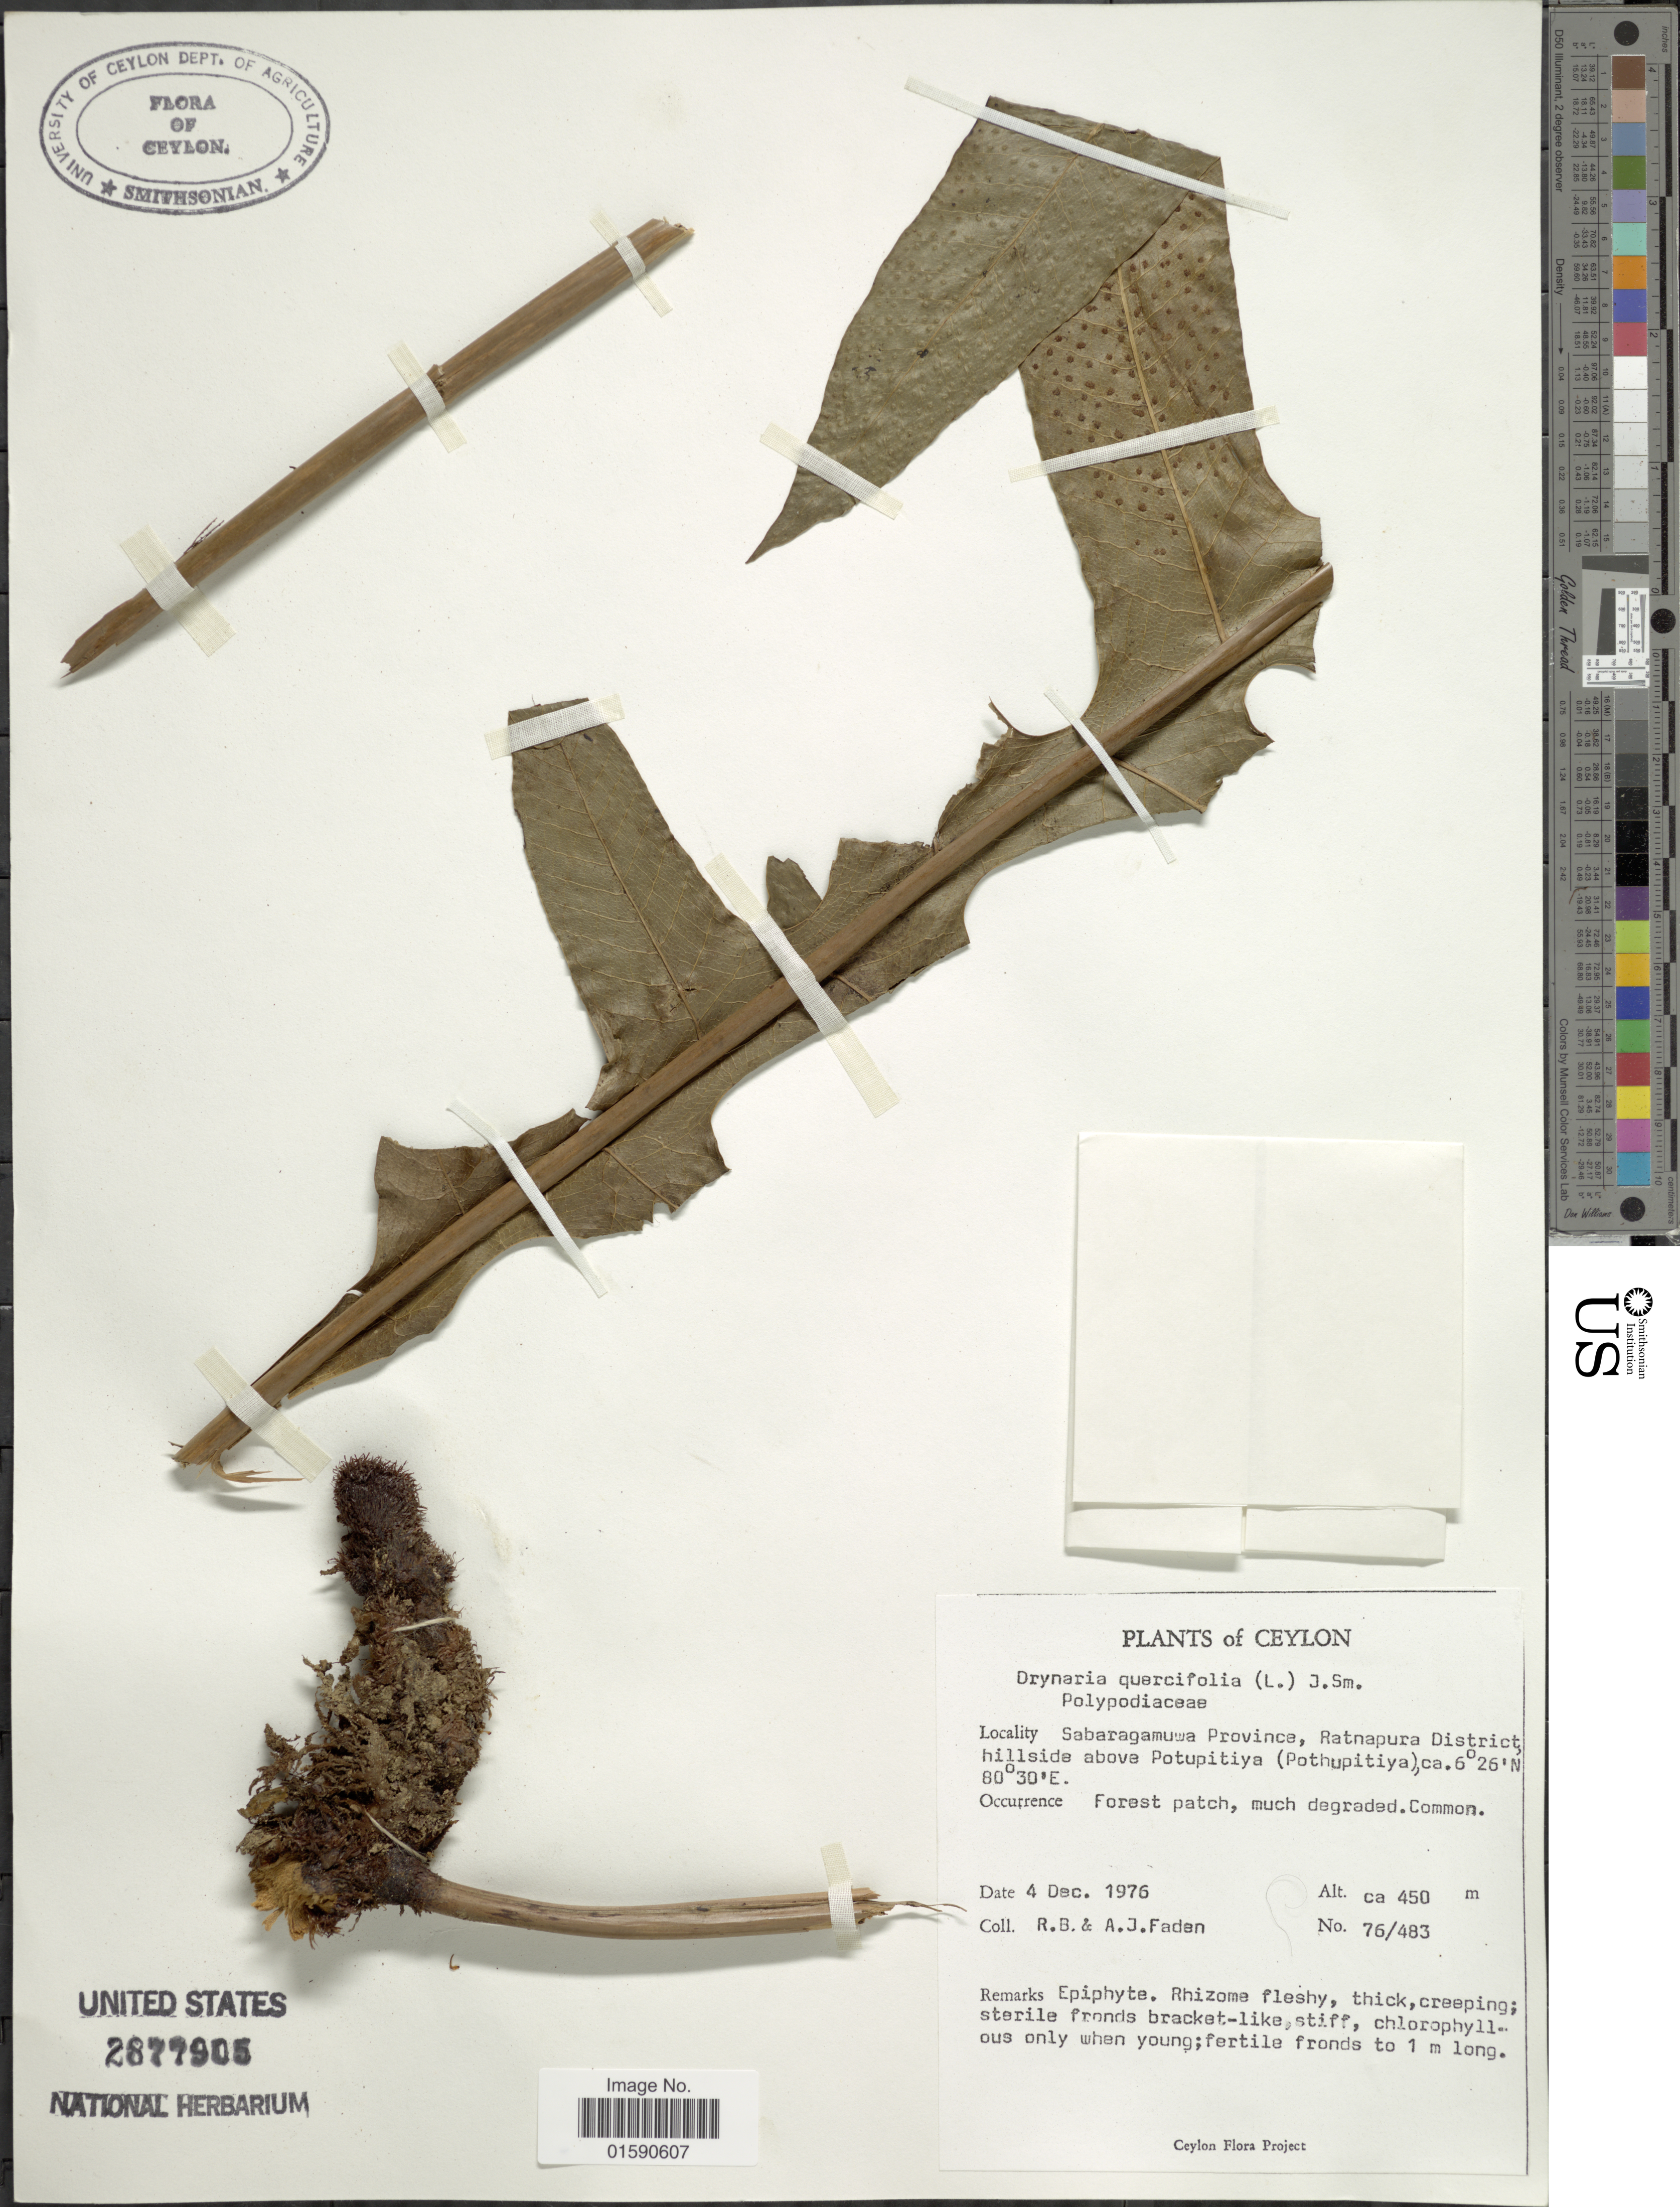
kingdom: Plantae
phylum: Tracheophyta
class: Polypodiopsida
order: Polypodiales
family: Polypodiaceae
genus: Drynaria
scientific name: Drynaria quercifolia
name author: (L.) J. Sm.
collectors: R. B. Faden & A. J. Faden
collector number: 76/483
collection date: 1976-12-04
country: Sri Lanka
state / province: Sabaragamuwa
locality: Sabaragamuwa Province, Ratnapura District, hillside above Potupitiya (Pothupitiya)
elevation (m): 450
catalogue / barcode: US 2877905